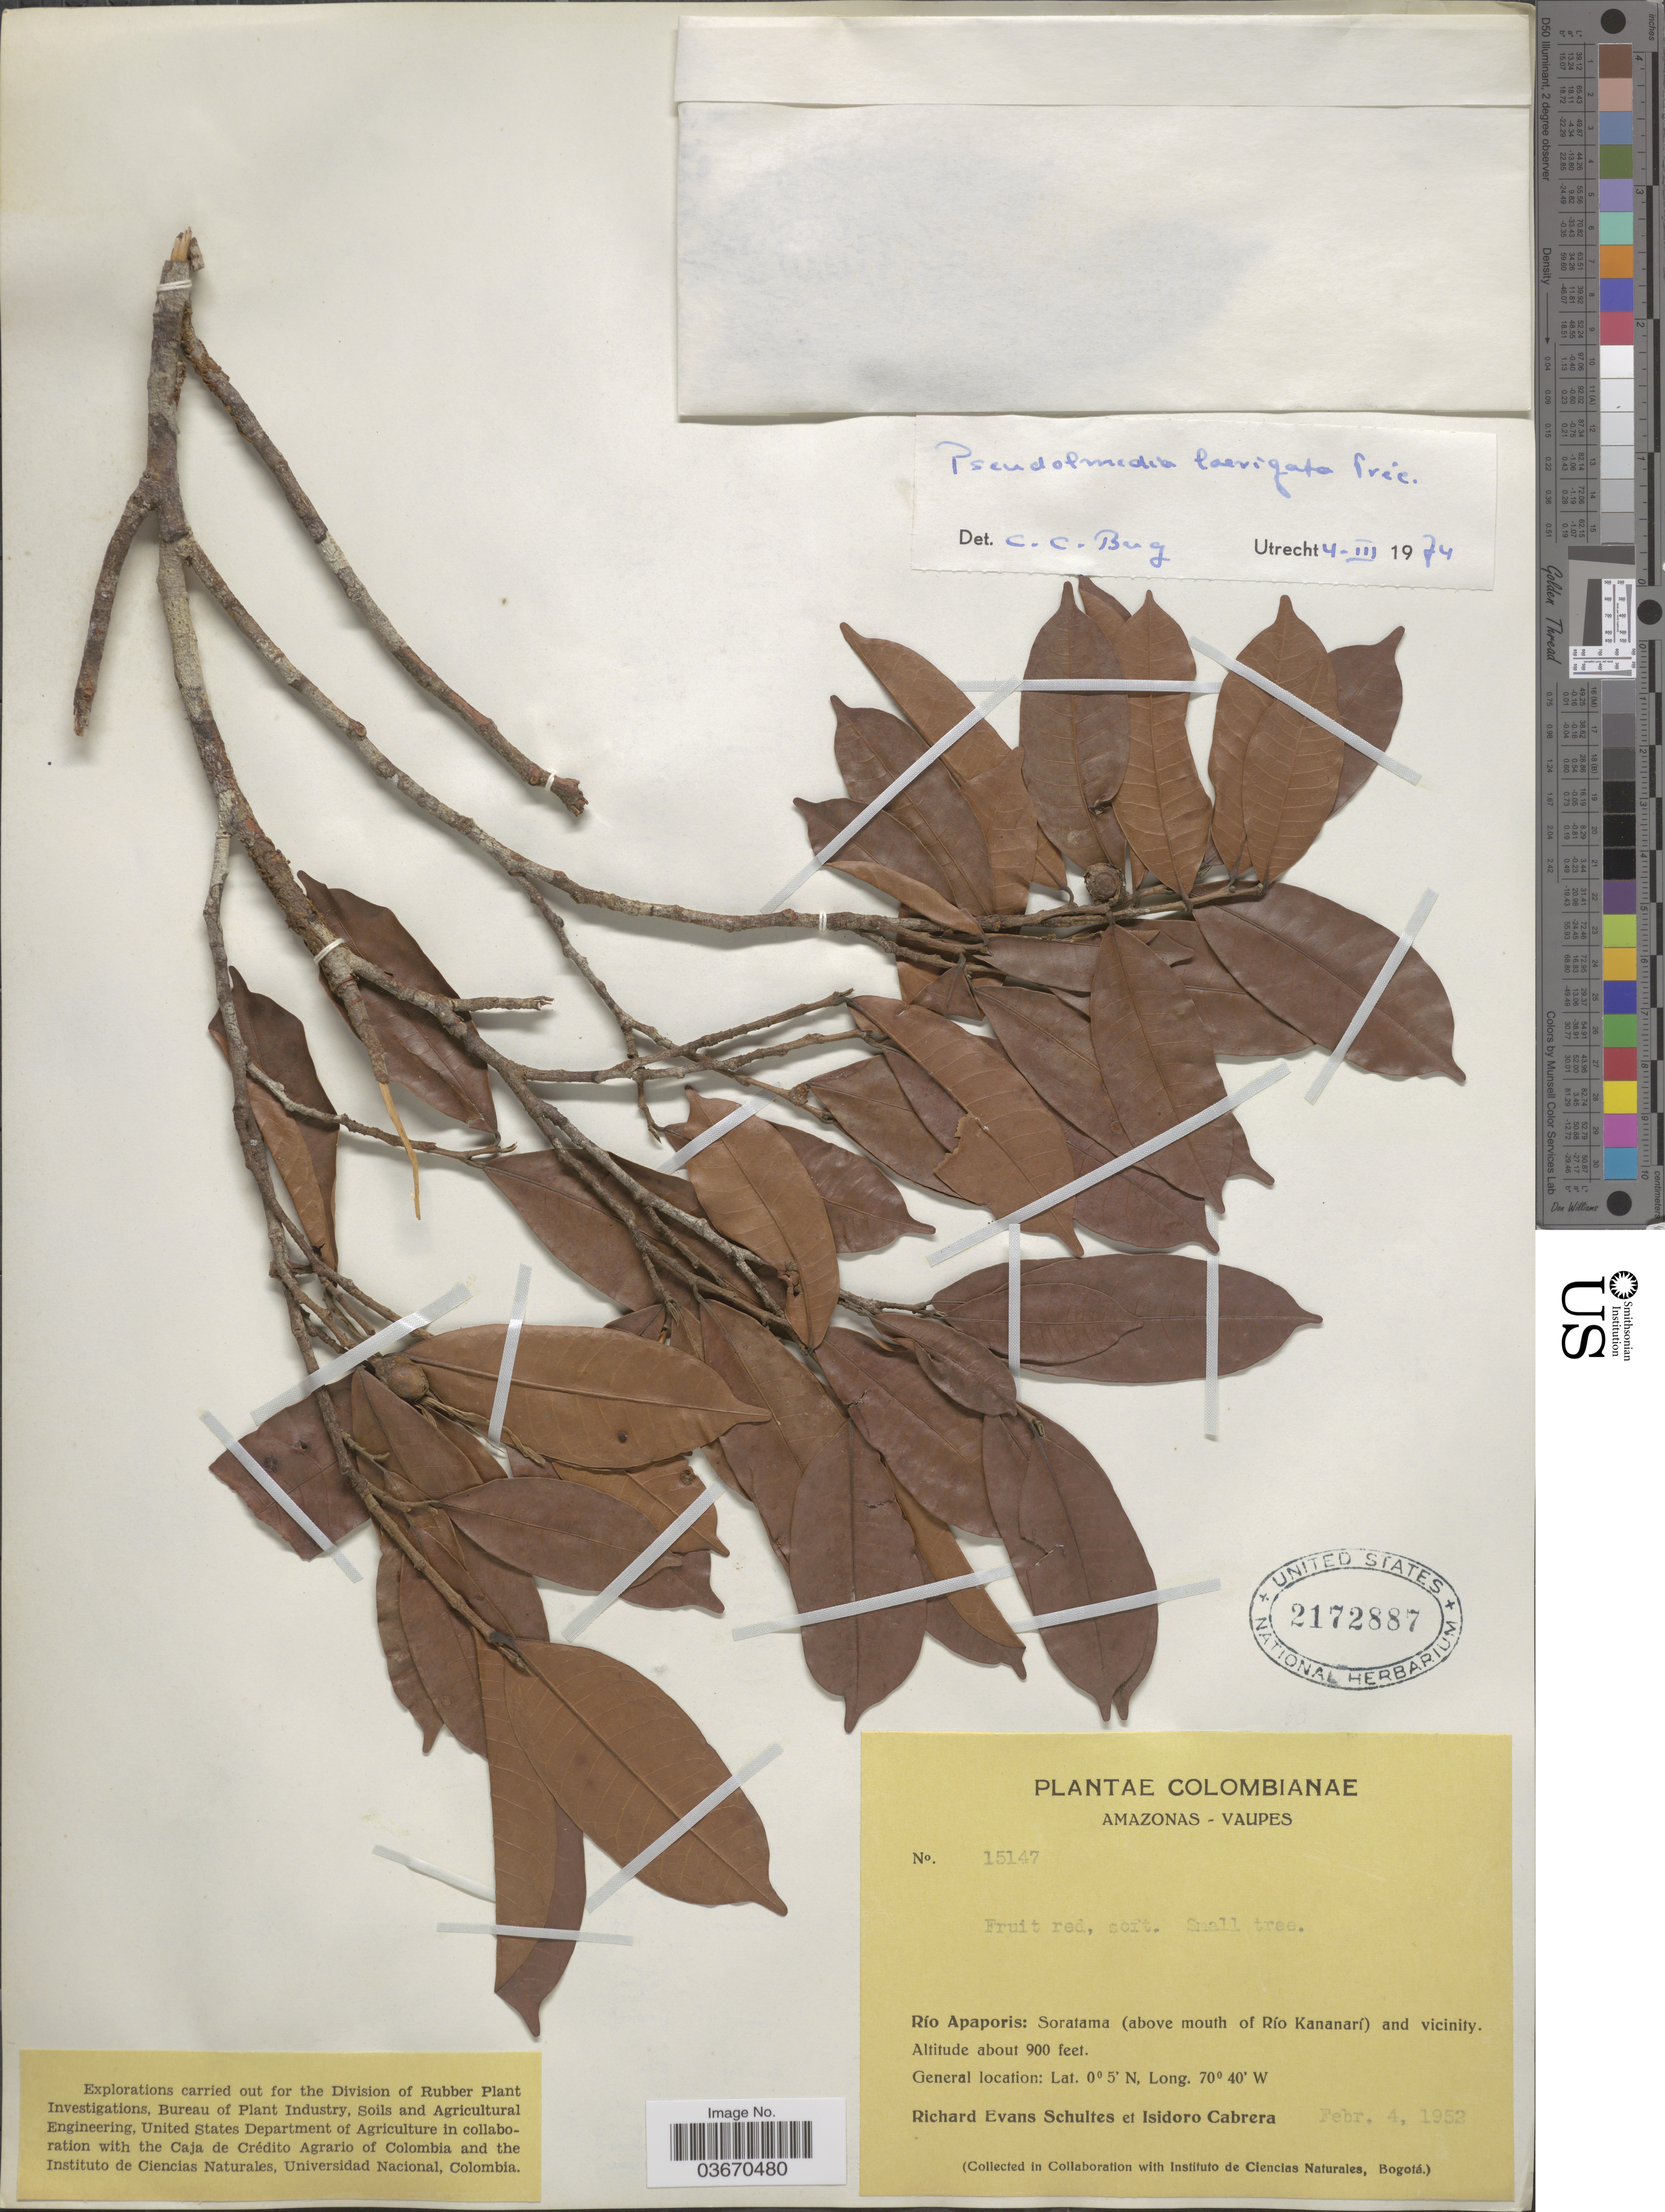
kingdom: Plantae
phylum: Tracheophyta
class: Magnoliopsida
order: Rosales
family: Moraceae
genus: Pseudolmedia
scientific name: Pseudolmedia laevigata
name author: Trécul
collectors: R. E. Schultes & I. Cabrera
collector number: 15147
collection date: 1952-02-04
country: Colombia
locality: Amazonas-Vaupes. Río Apaporis: Soratama (above mouth of Río Kananarí) and vicinity.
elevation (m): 274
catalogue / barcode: US 2172887